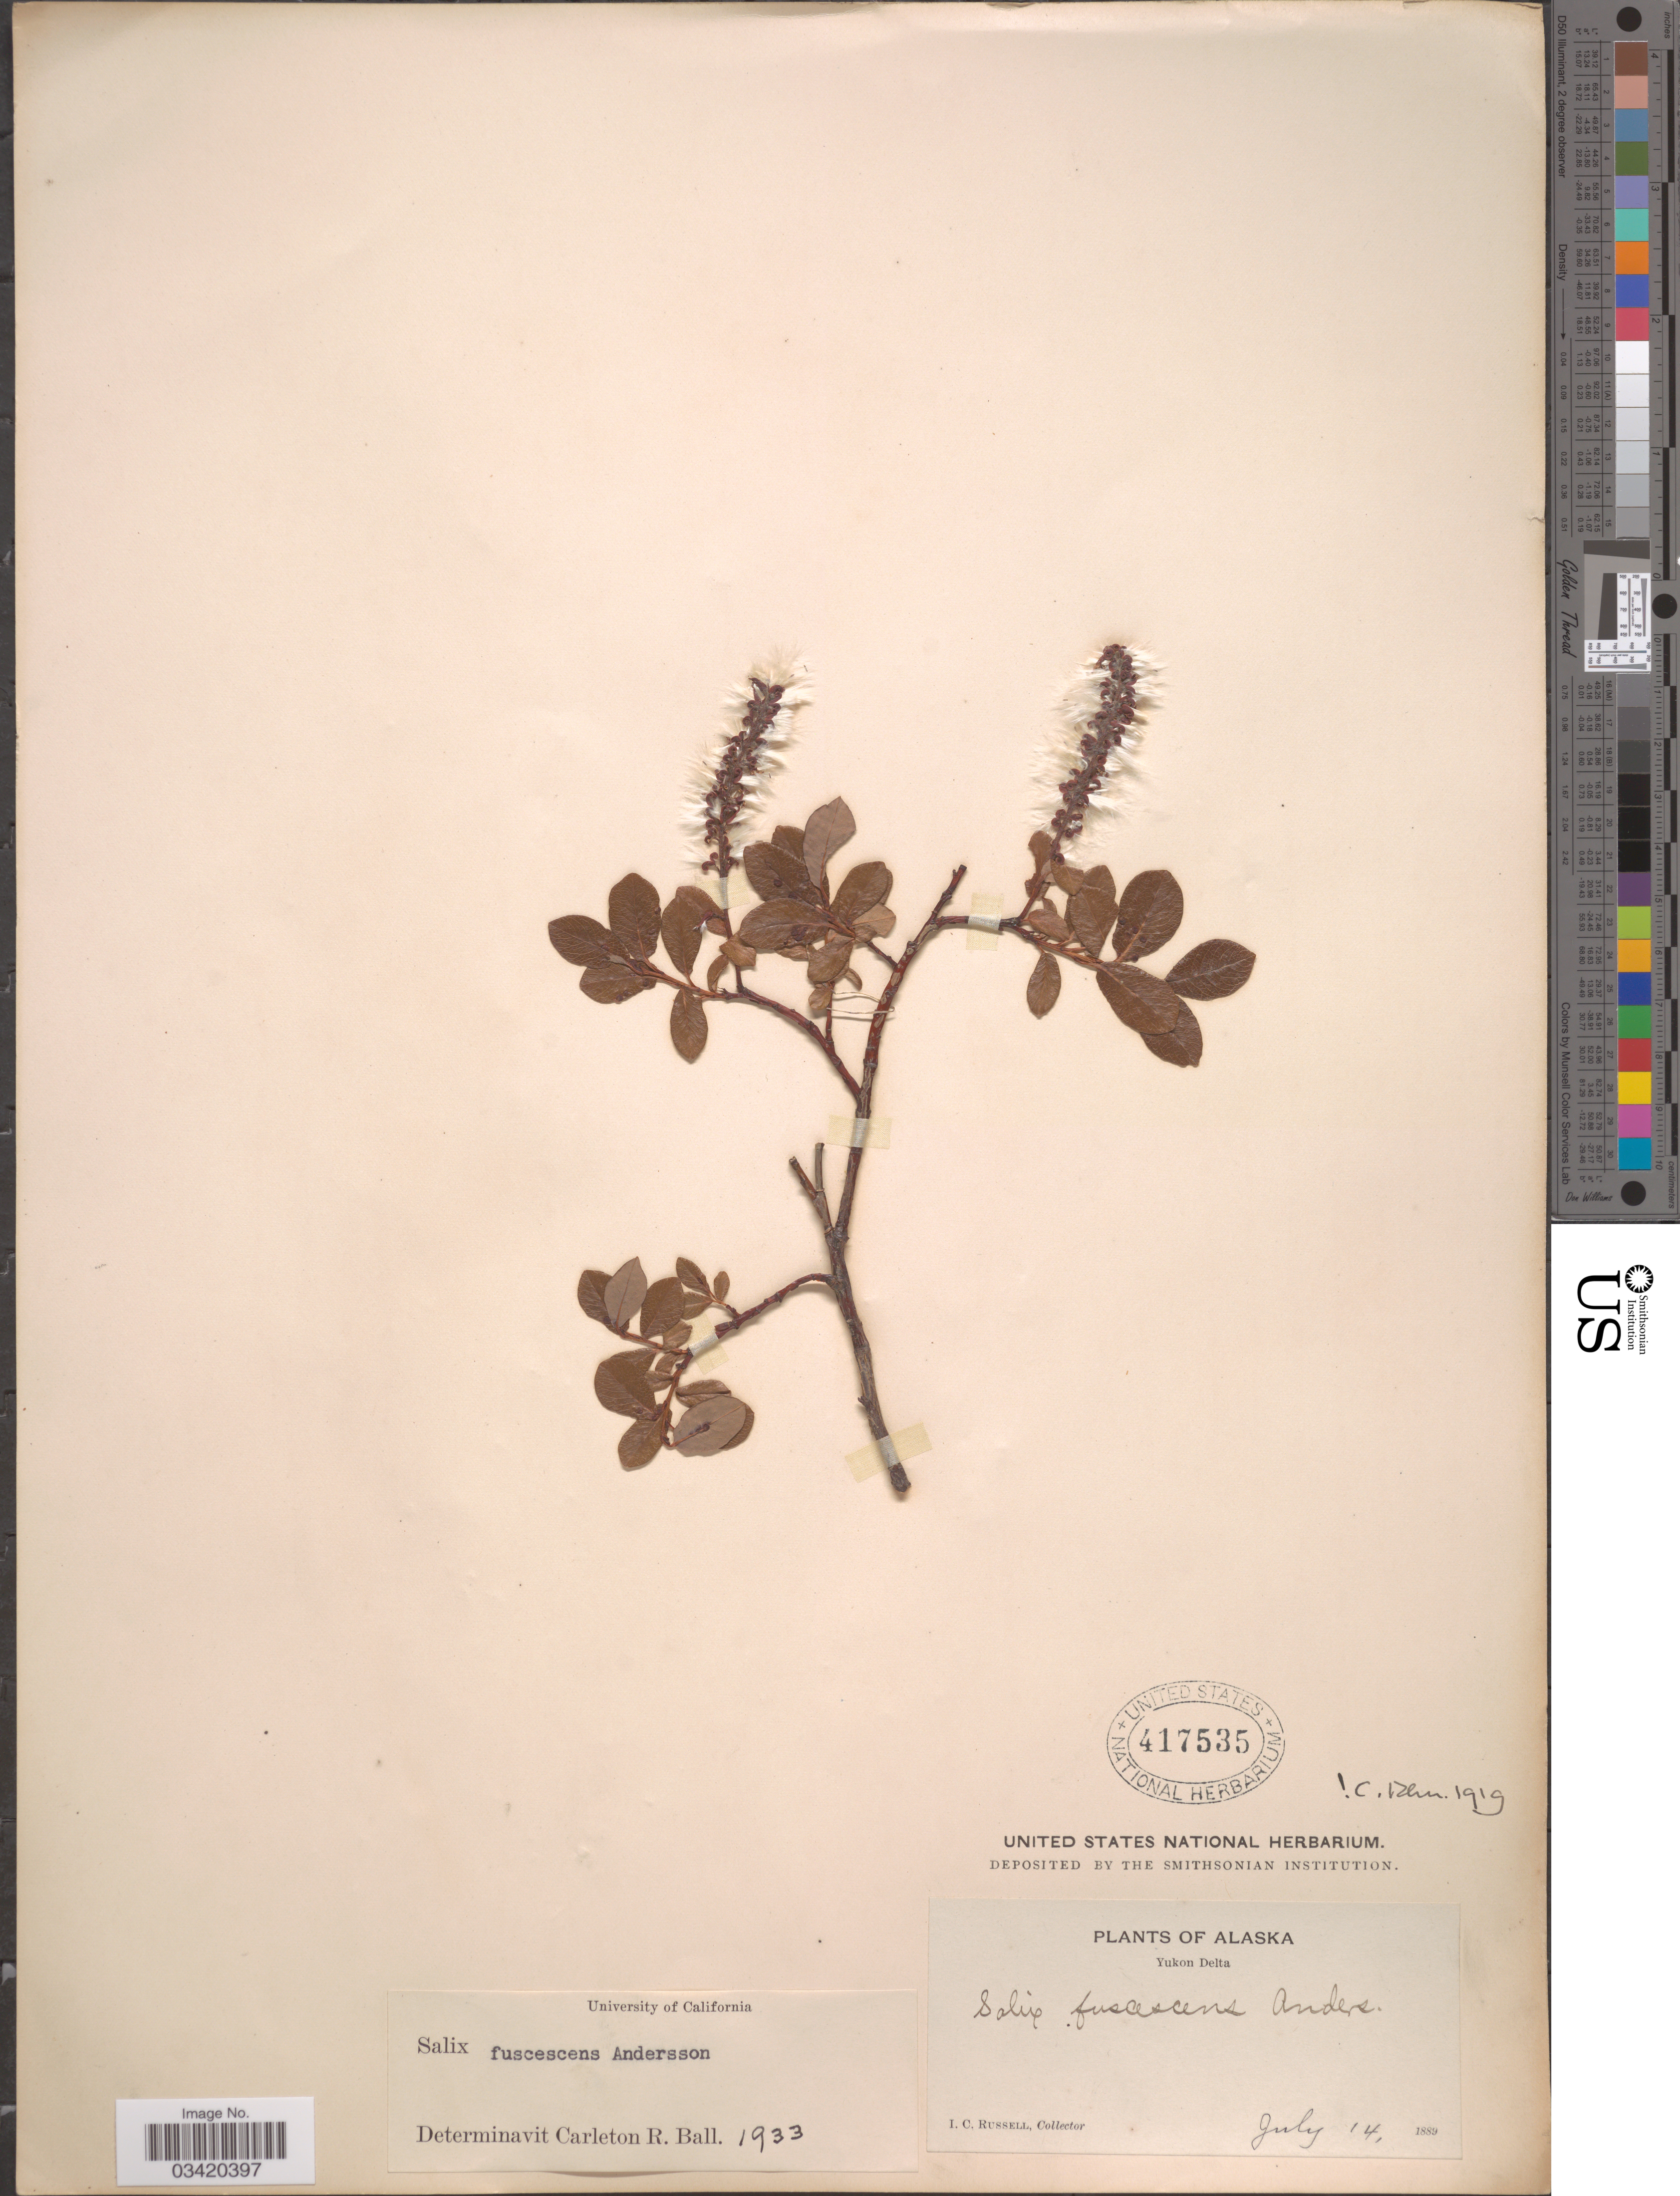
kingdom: Plantae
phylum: Tracheophyta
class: Magnoliopsida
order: Malpighiales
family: Salicaceae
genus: Salix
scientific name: Salix fuscescens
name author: Andersson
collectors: I. C. Russell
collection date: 1889-07-14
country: United States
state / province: Alaska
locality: Yukon Delta.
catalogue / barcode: US 417535